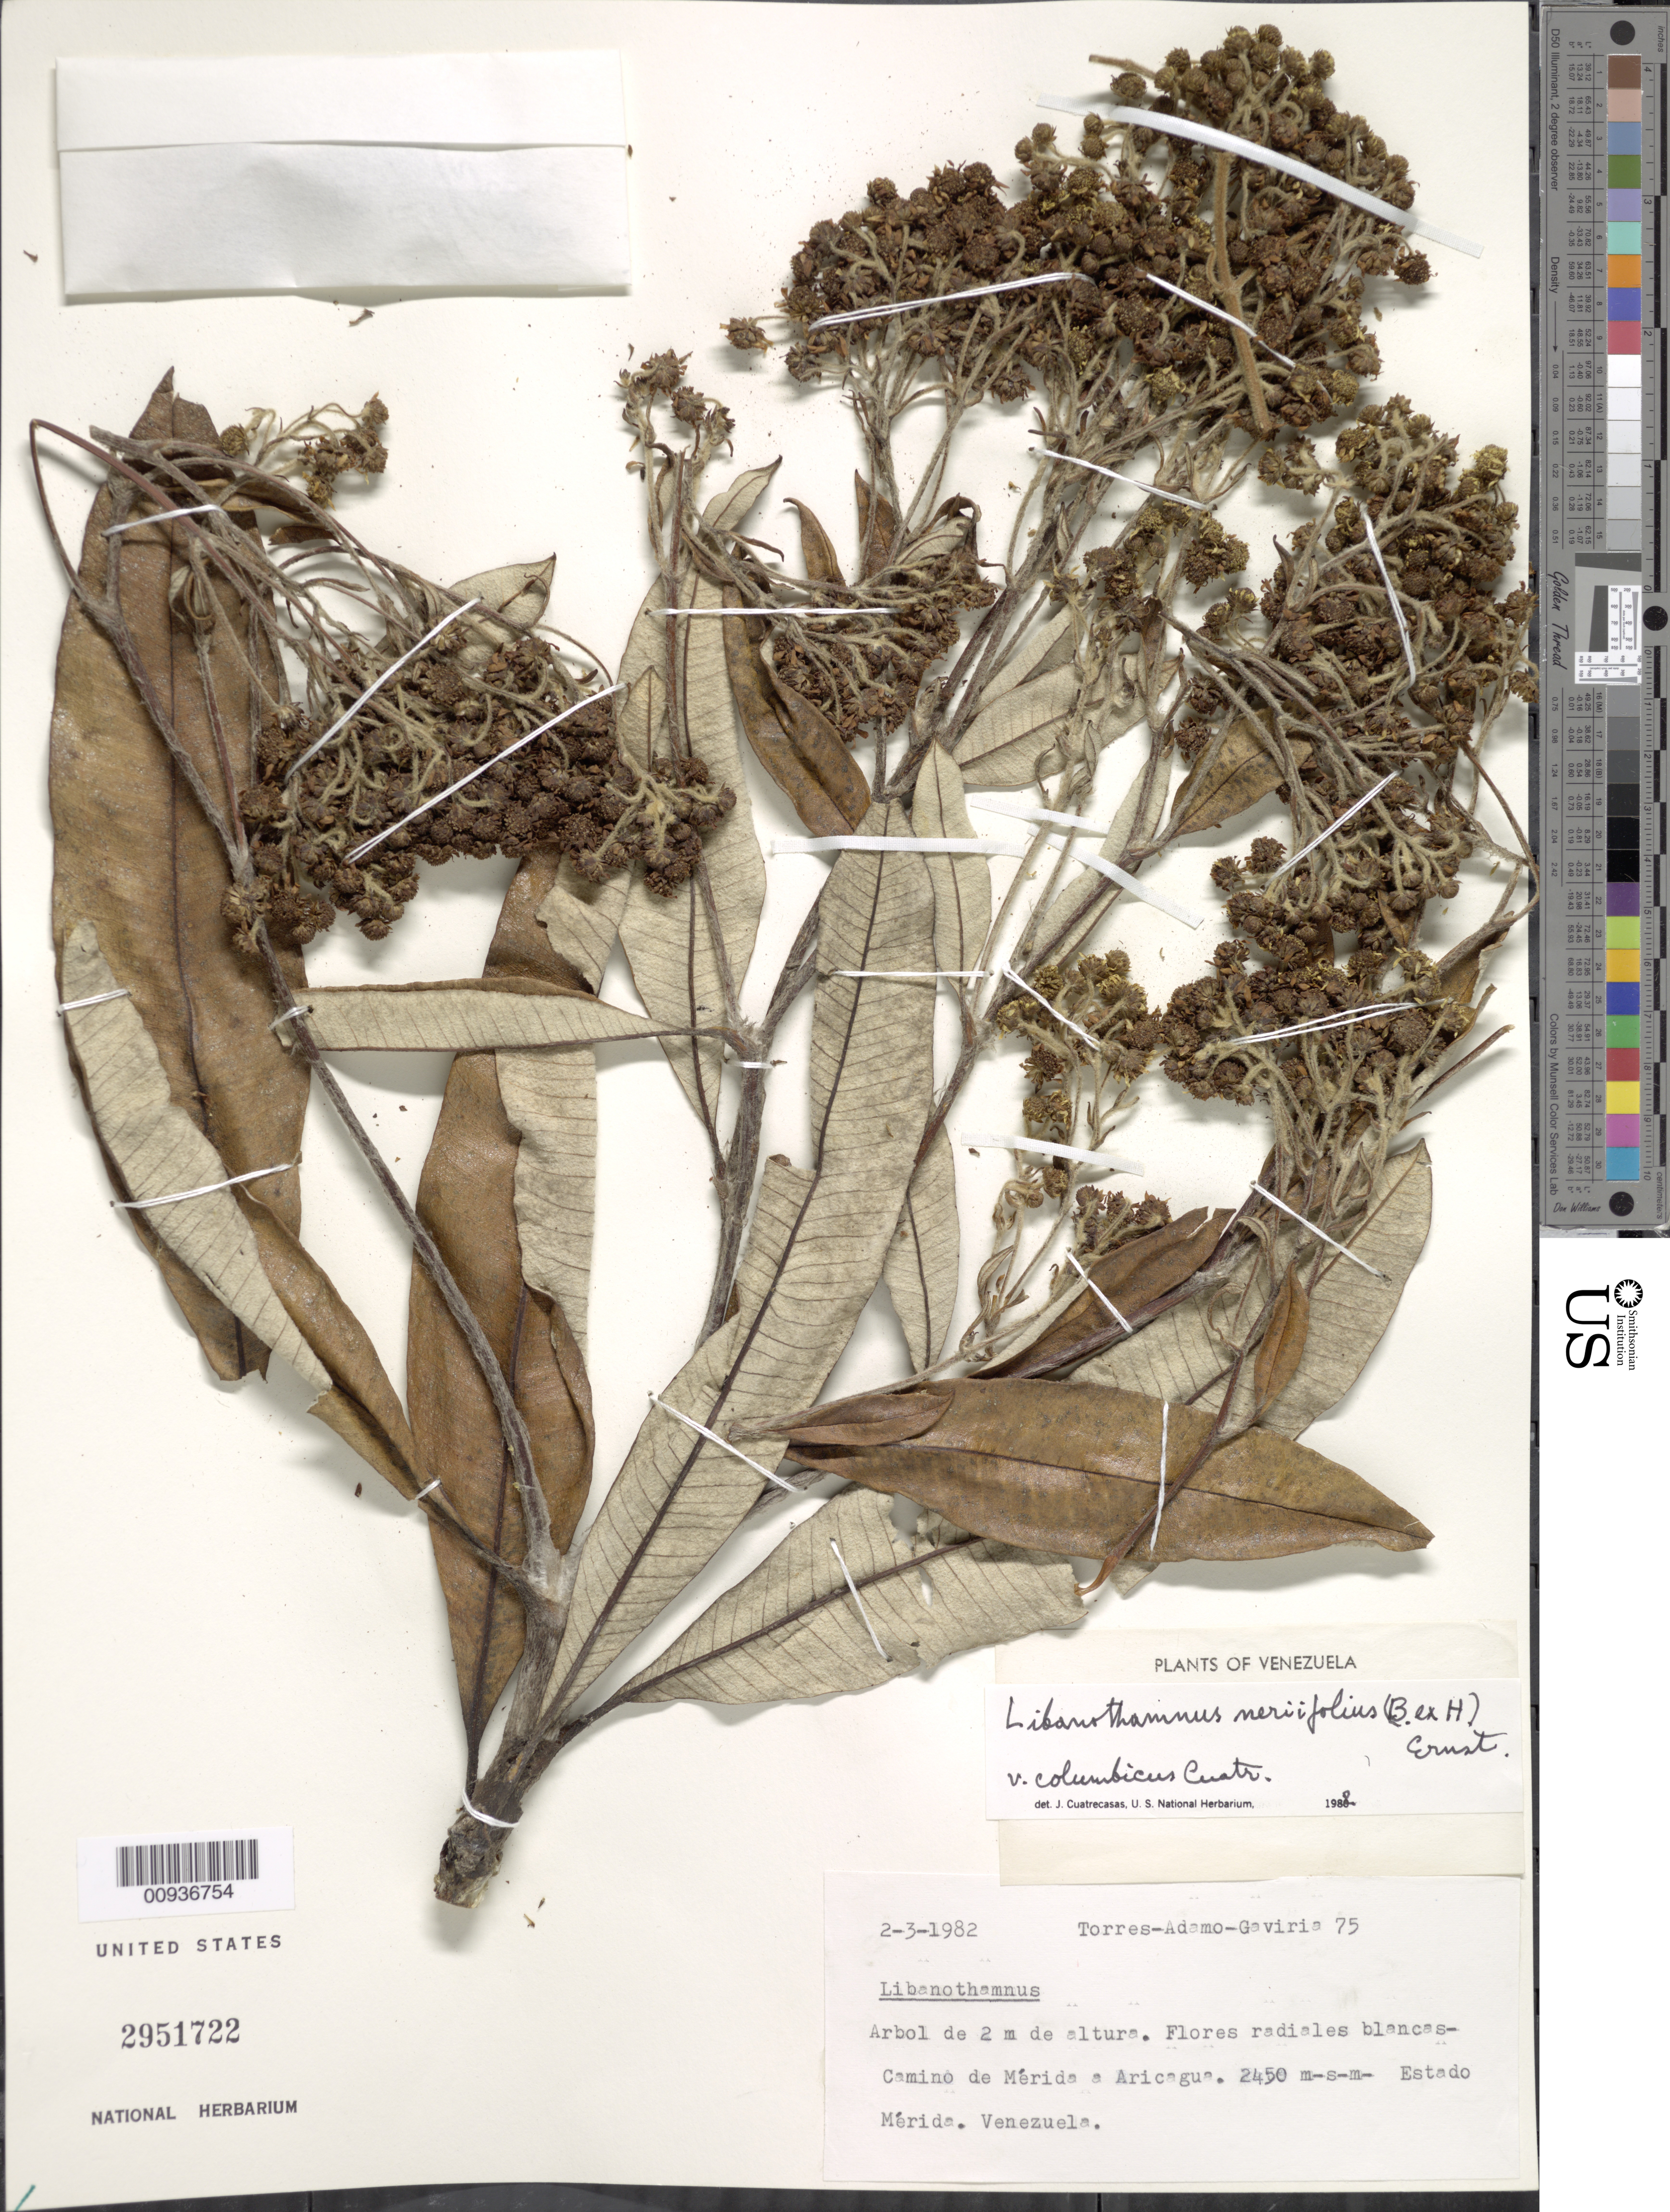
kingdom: Plantae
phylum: Tracheophyta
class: Magnoliopsida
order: Asterales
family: Asteraceae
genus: Libanothamnus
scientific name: Libanothamnus neriifolius var. columbicus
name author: (Cuatrec.) Cuatrec.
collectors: F. Torres, G. Adamo & J. Gaviria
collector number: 75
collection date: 1982-03-02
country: Venezuela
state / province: Mérida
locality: Camino de Mérida a Aricagua.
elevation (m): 2450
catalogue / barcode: US 2951722